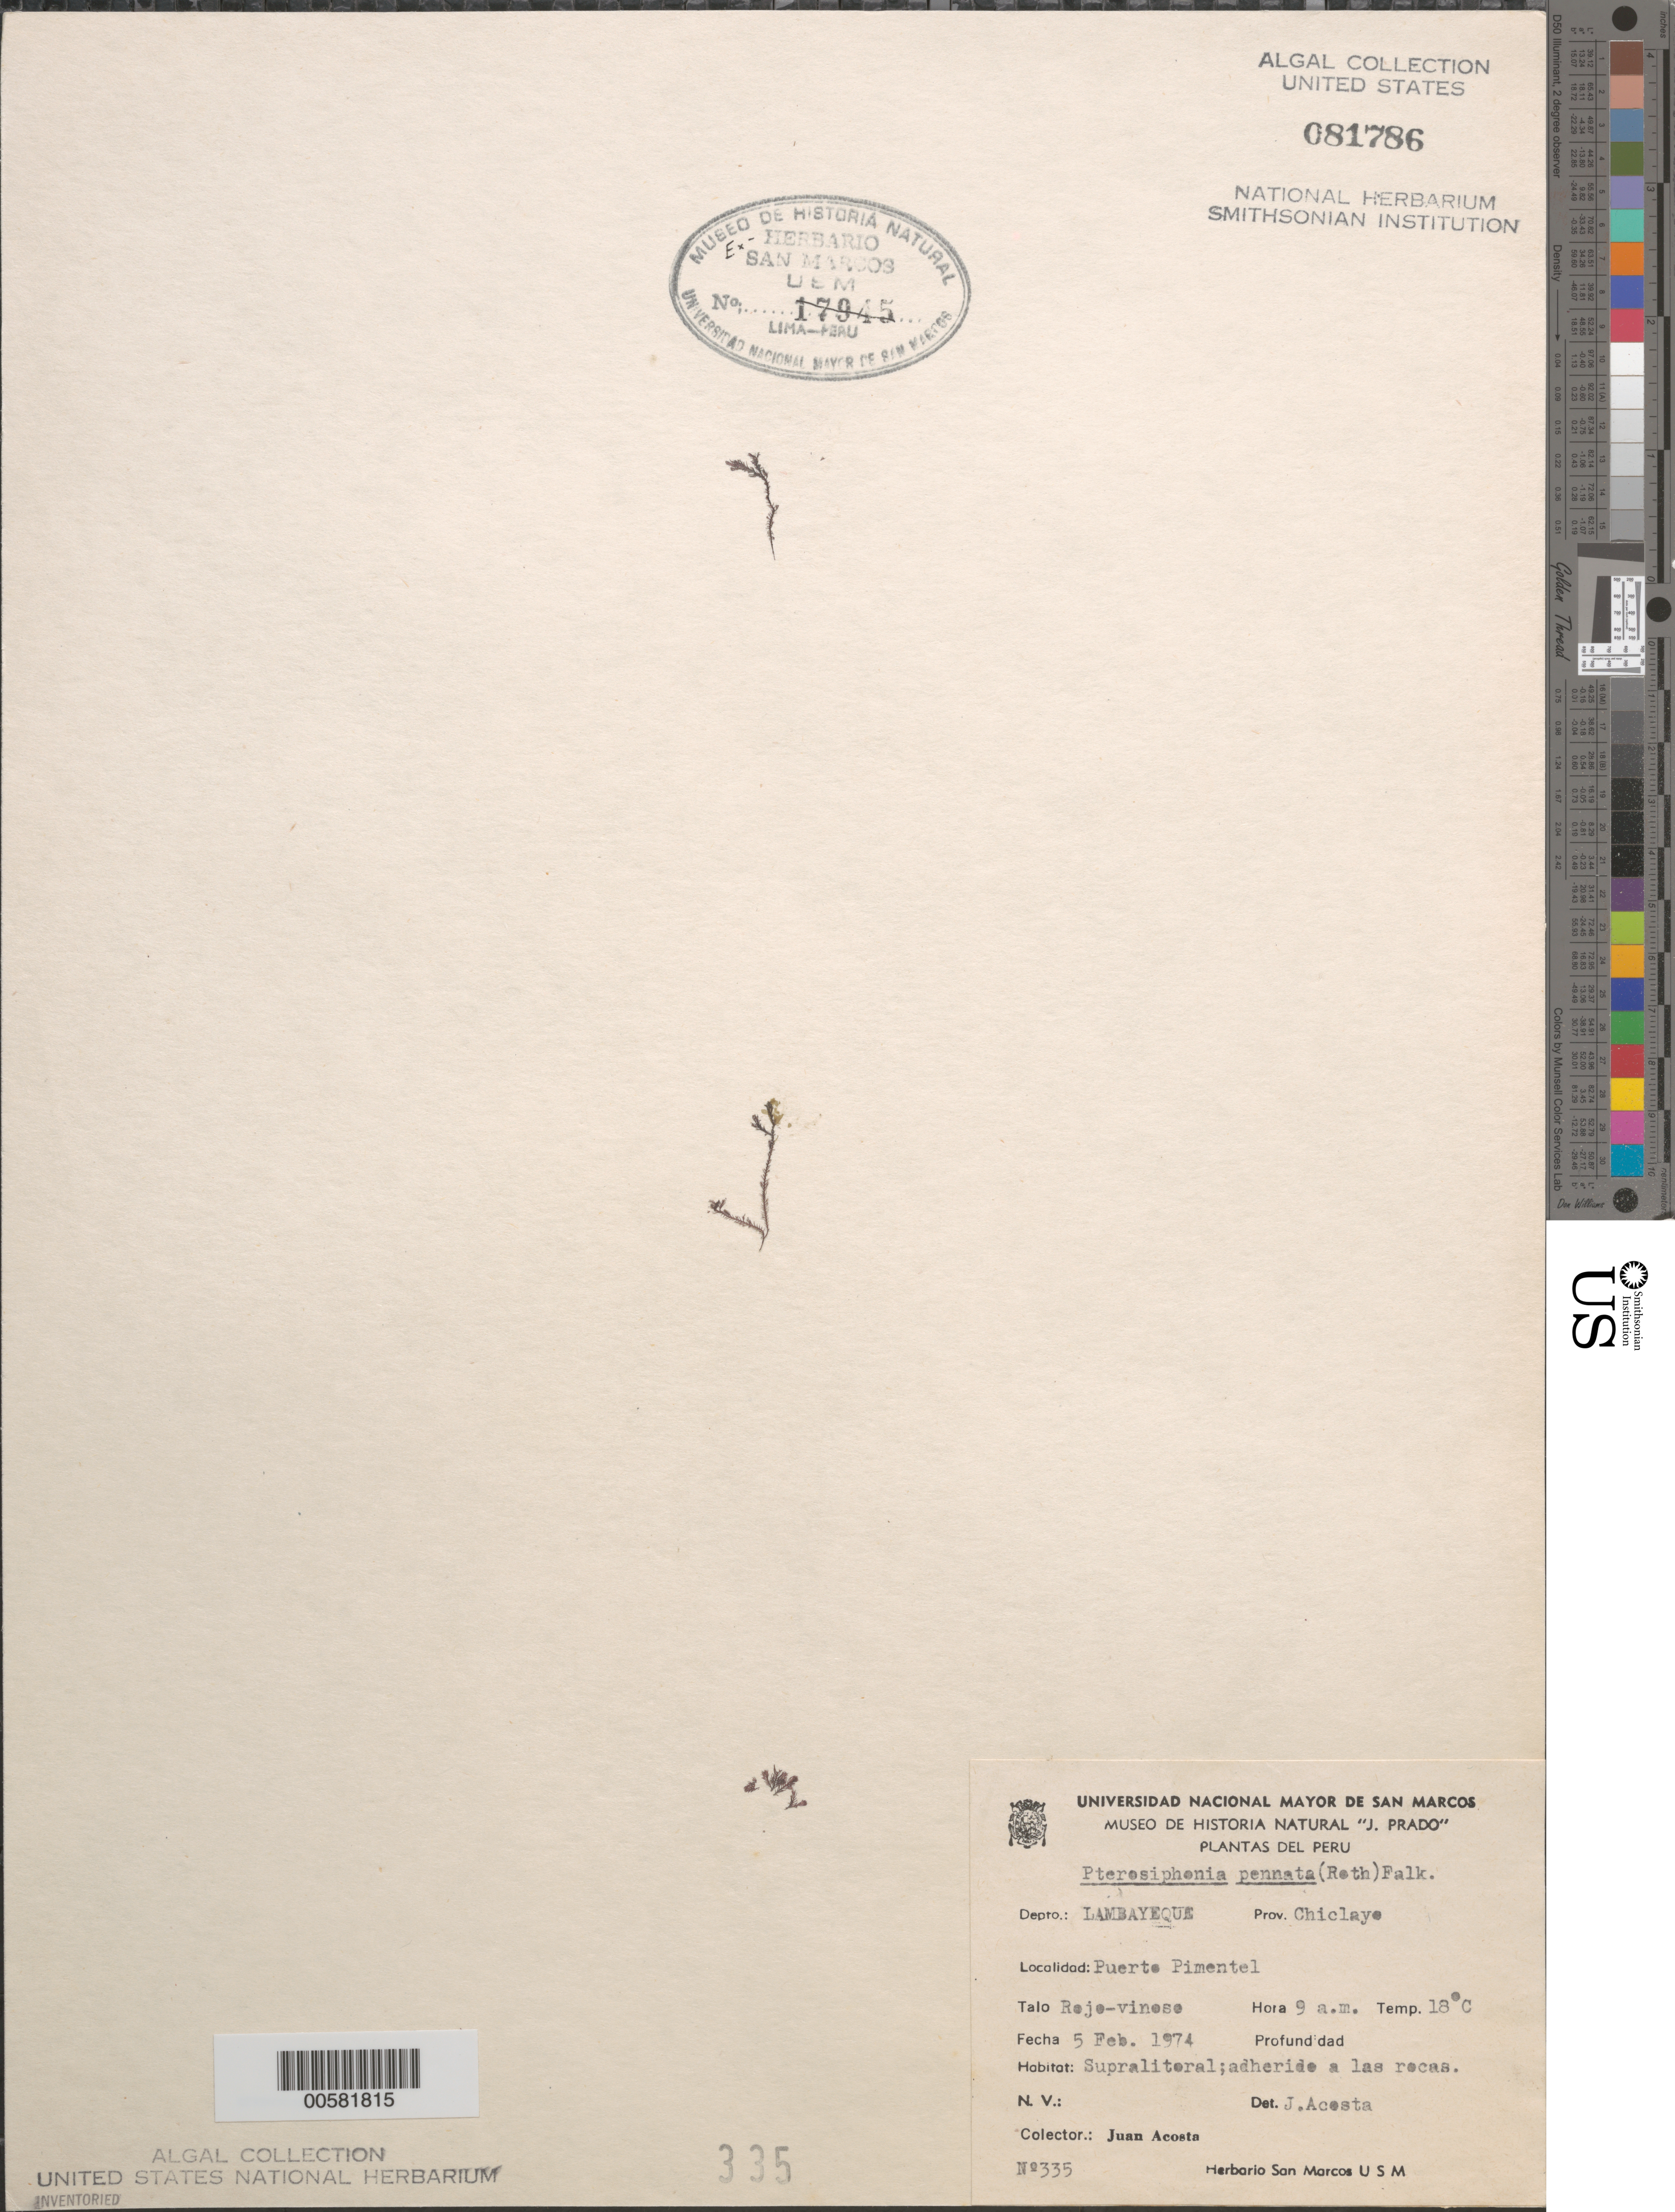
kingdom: Plantae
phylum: Rhodophyta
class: Florideophyceae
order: Ceramiales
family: Rhodomelaceae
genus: Xiphosiphonia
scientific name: Xiphosiphonia pennata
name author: (C. Agardh) Savoie & G.W. Saunders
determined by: Algae name updating Project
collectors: J. Acosta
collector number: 335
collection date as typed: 05 Feb 1974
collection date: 1974-02-05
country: Peru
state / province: Lambayeque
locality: Puerto Pimentel, Chiclayo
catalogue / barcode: US 81786